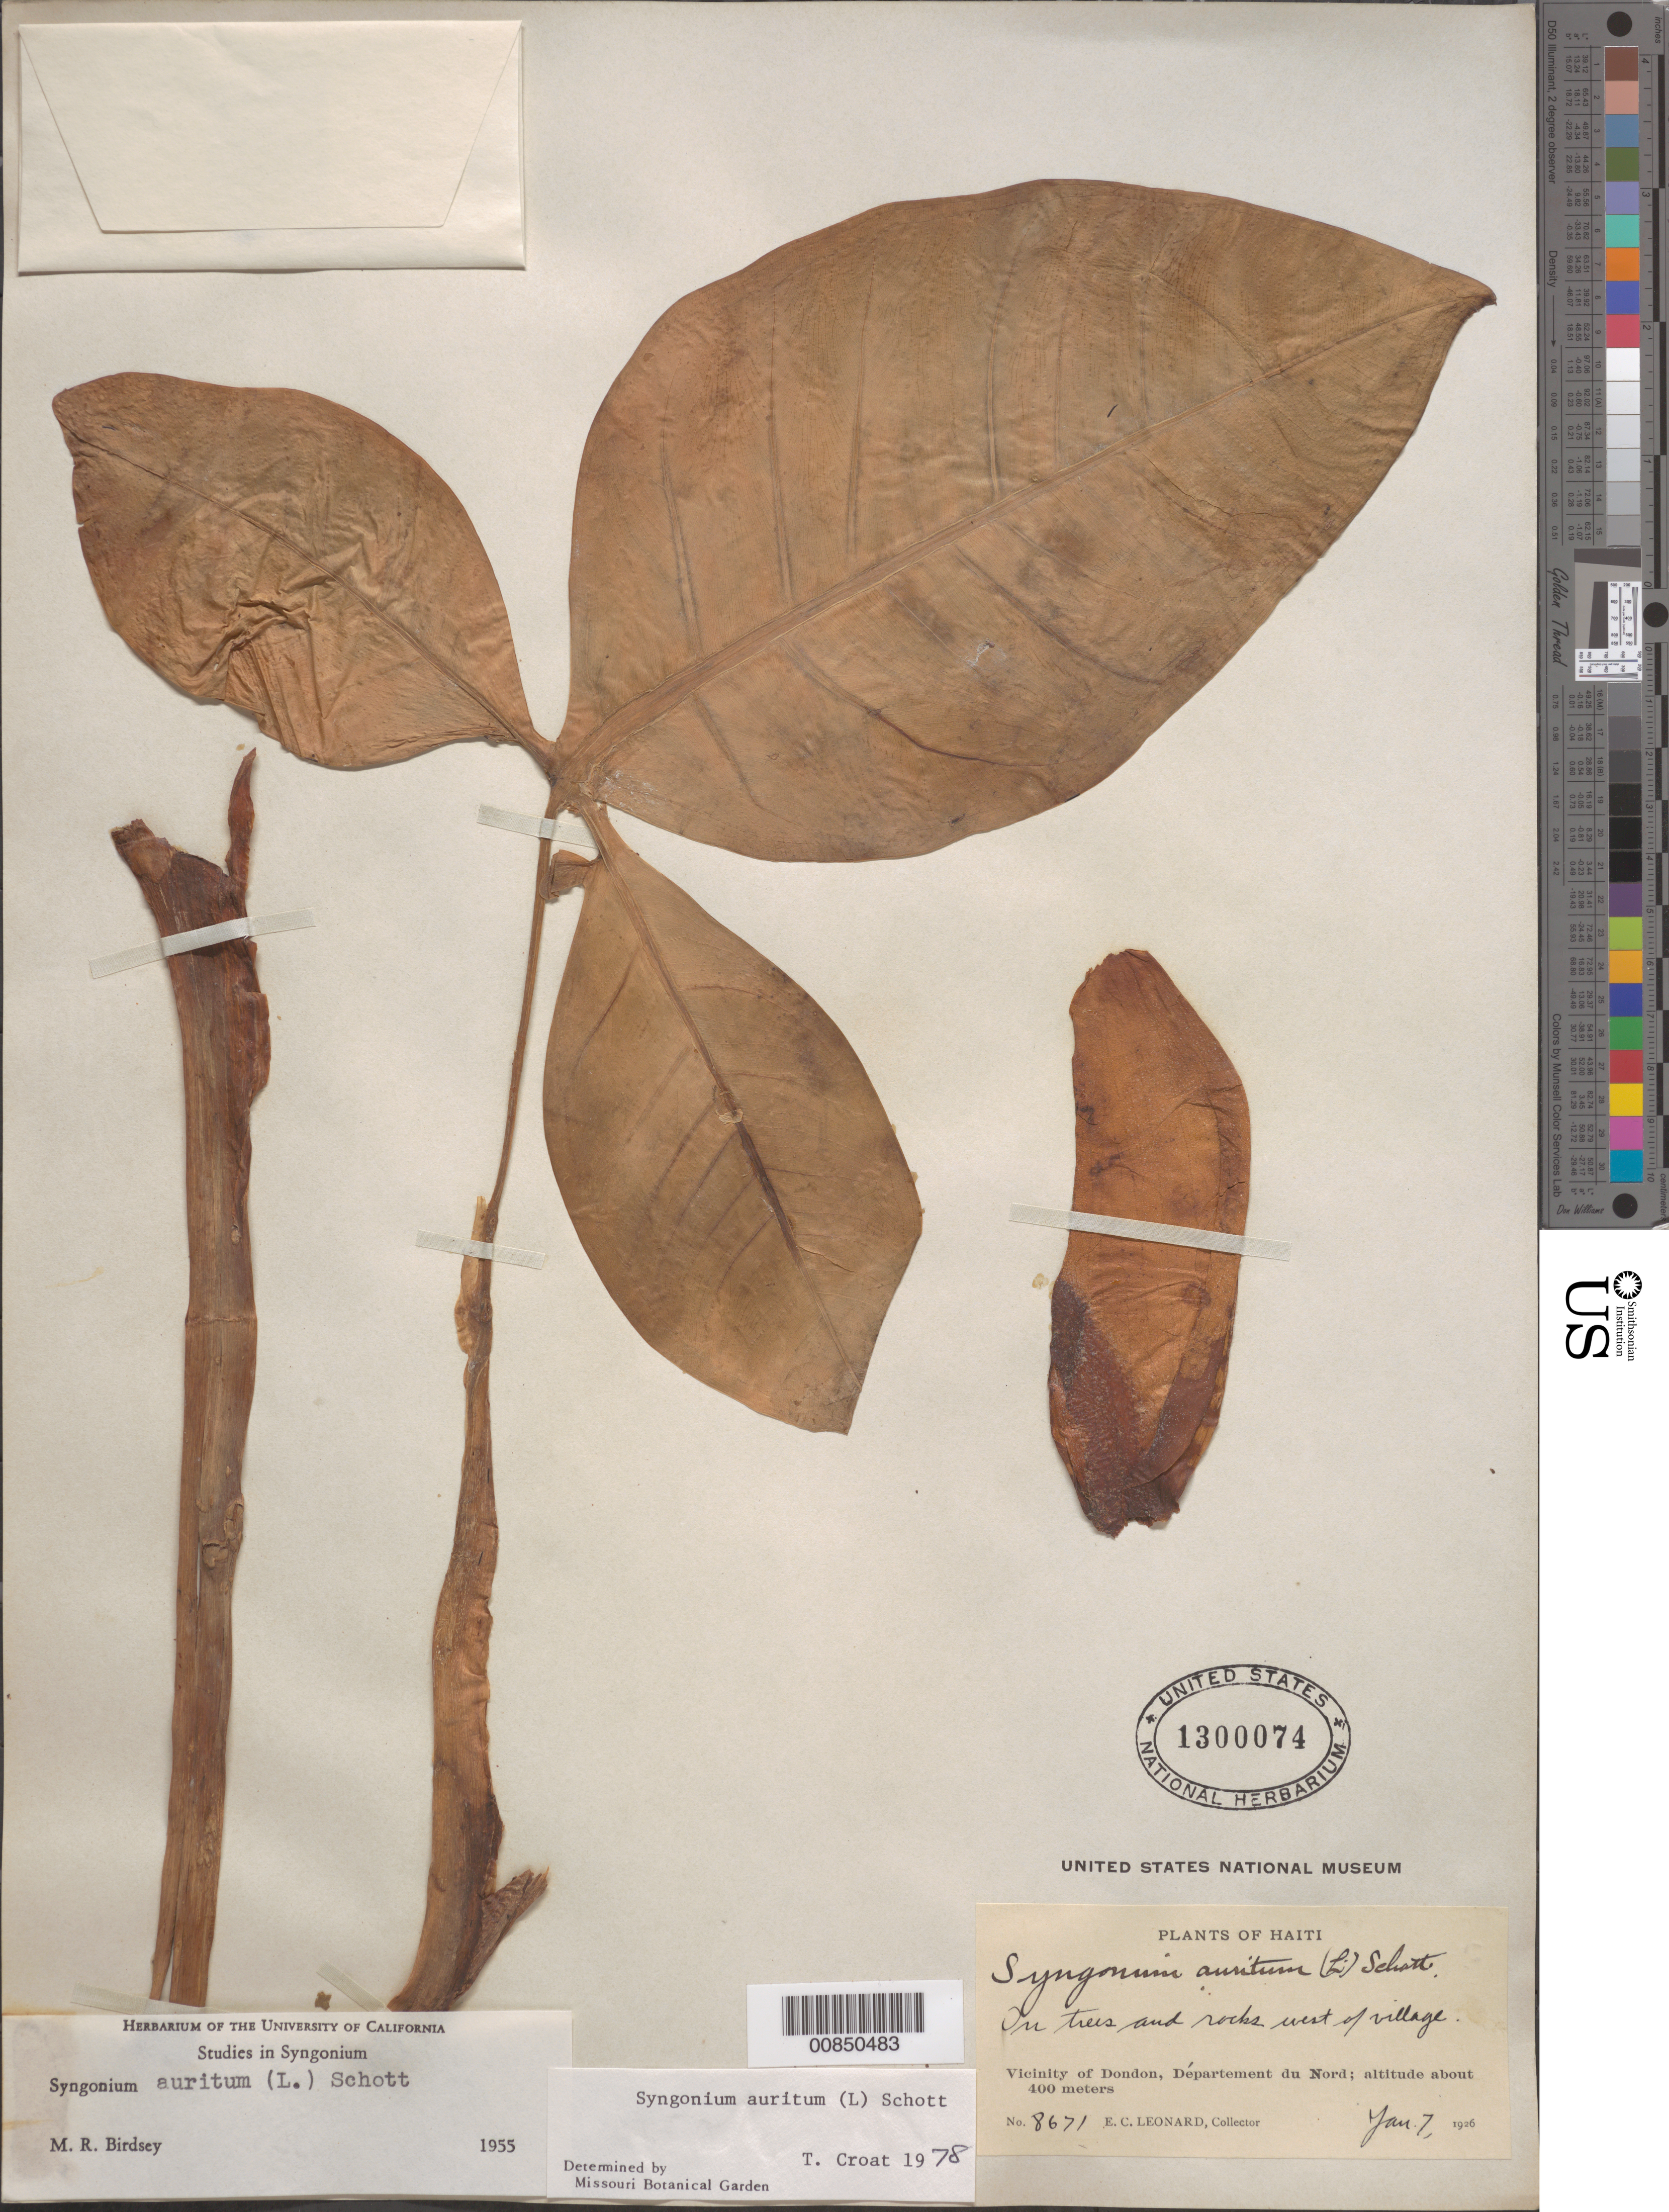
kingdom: Plantae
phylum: Tracheophyta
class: Liliopsida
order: Alismatales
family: Araceae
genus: Syngonium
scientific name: Syngonium auritum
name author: (L.) Schott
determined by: Croat, Thomas B., Missouri Botanical Garden (MO)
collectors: E. C. Leonard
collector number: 8671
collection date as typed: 07 Jan 1926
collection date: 1926-01-07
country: Haiti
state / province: Nord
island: Hispaniola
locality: Vicinity of Dondon, W of village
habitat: On trees and rocks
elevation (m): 400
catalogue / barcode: US 1300074